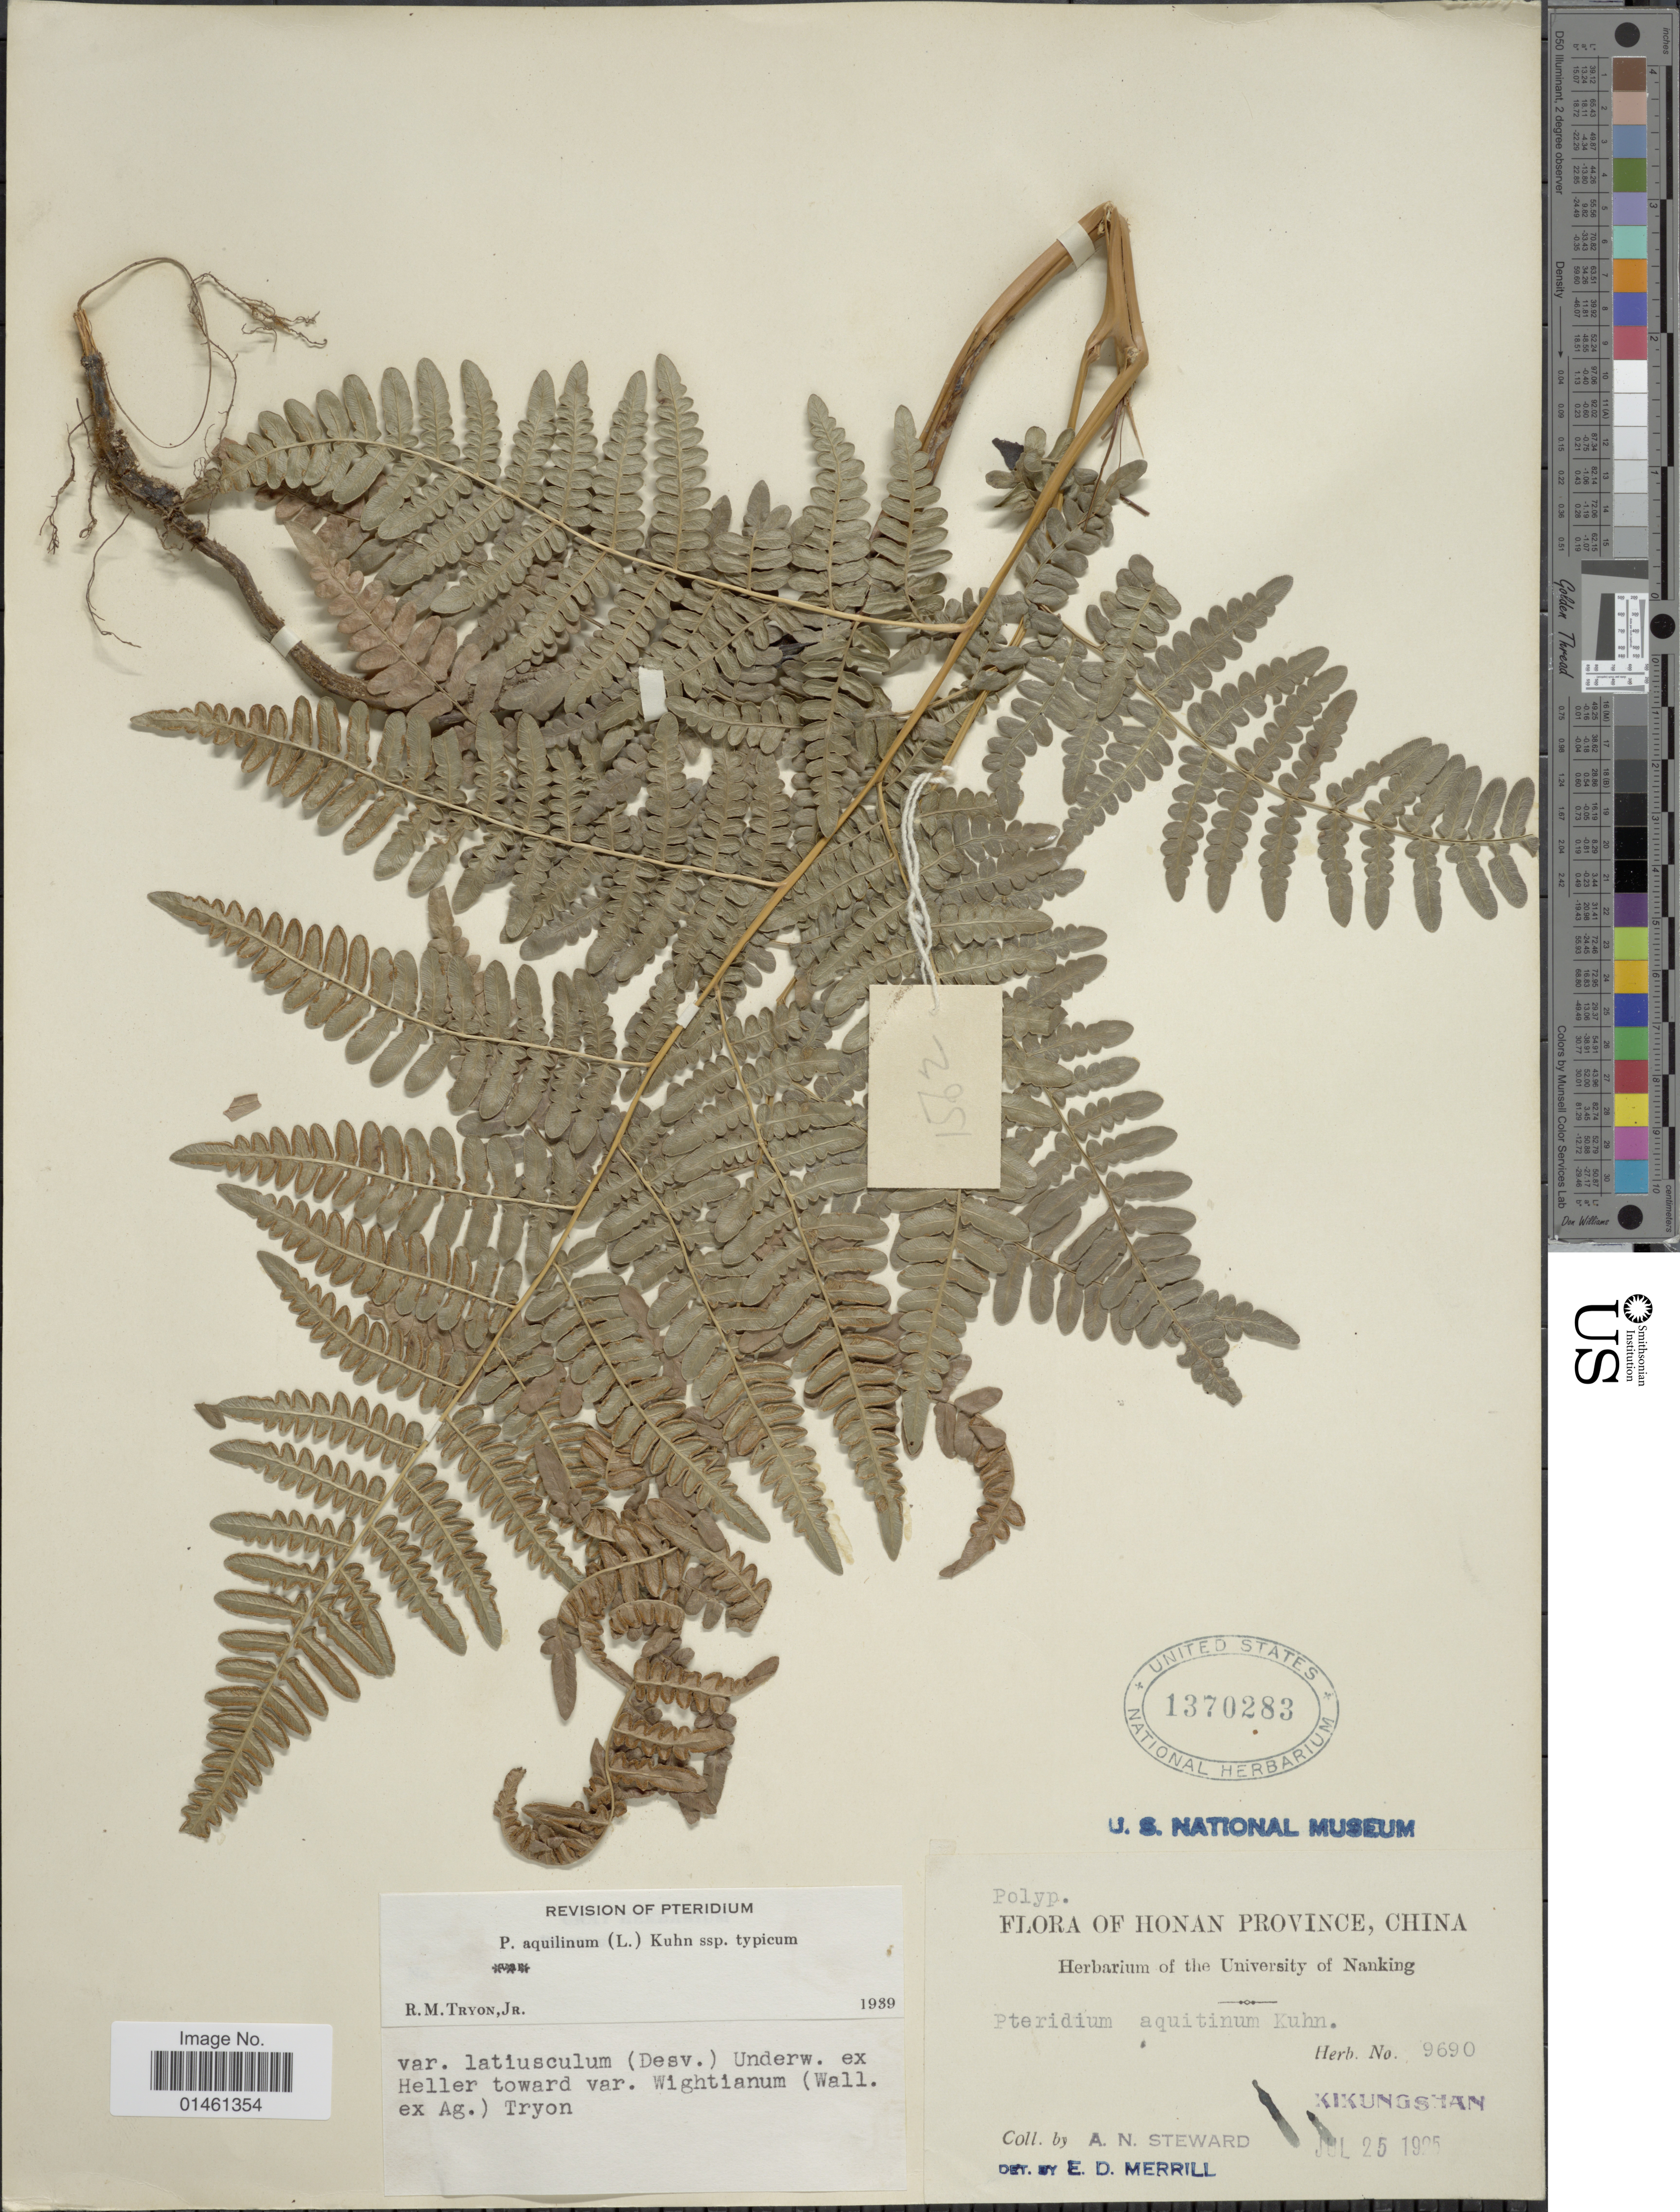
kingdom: Plantae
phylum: Tracheophyta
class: Polypodiopsida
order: Polypodiales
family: Dennstaedtiaceae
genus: Pteridium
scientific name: Pteridium aquilinum var. latiusculum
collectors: A. N. Steward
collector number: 9690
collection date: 1925-07-25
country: China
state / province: Henan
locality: Honan province, Kikungshan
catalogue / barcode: US 1370283